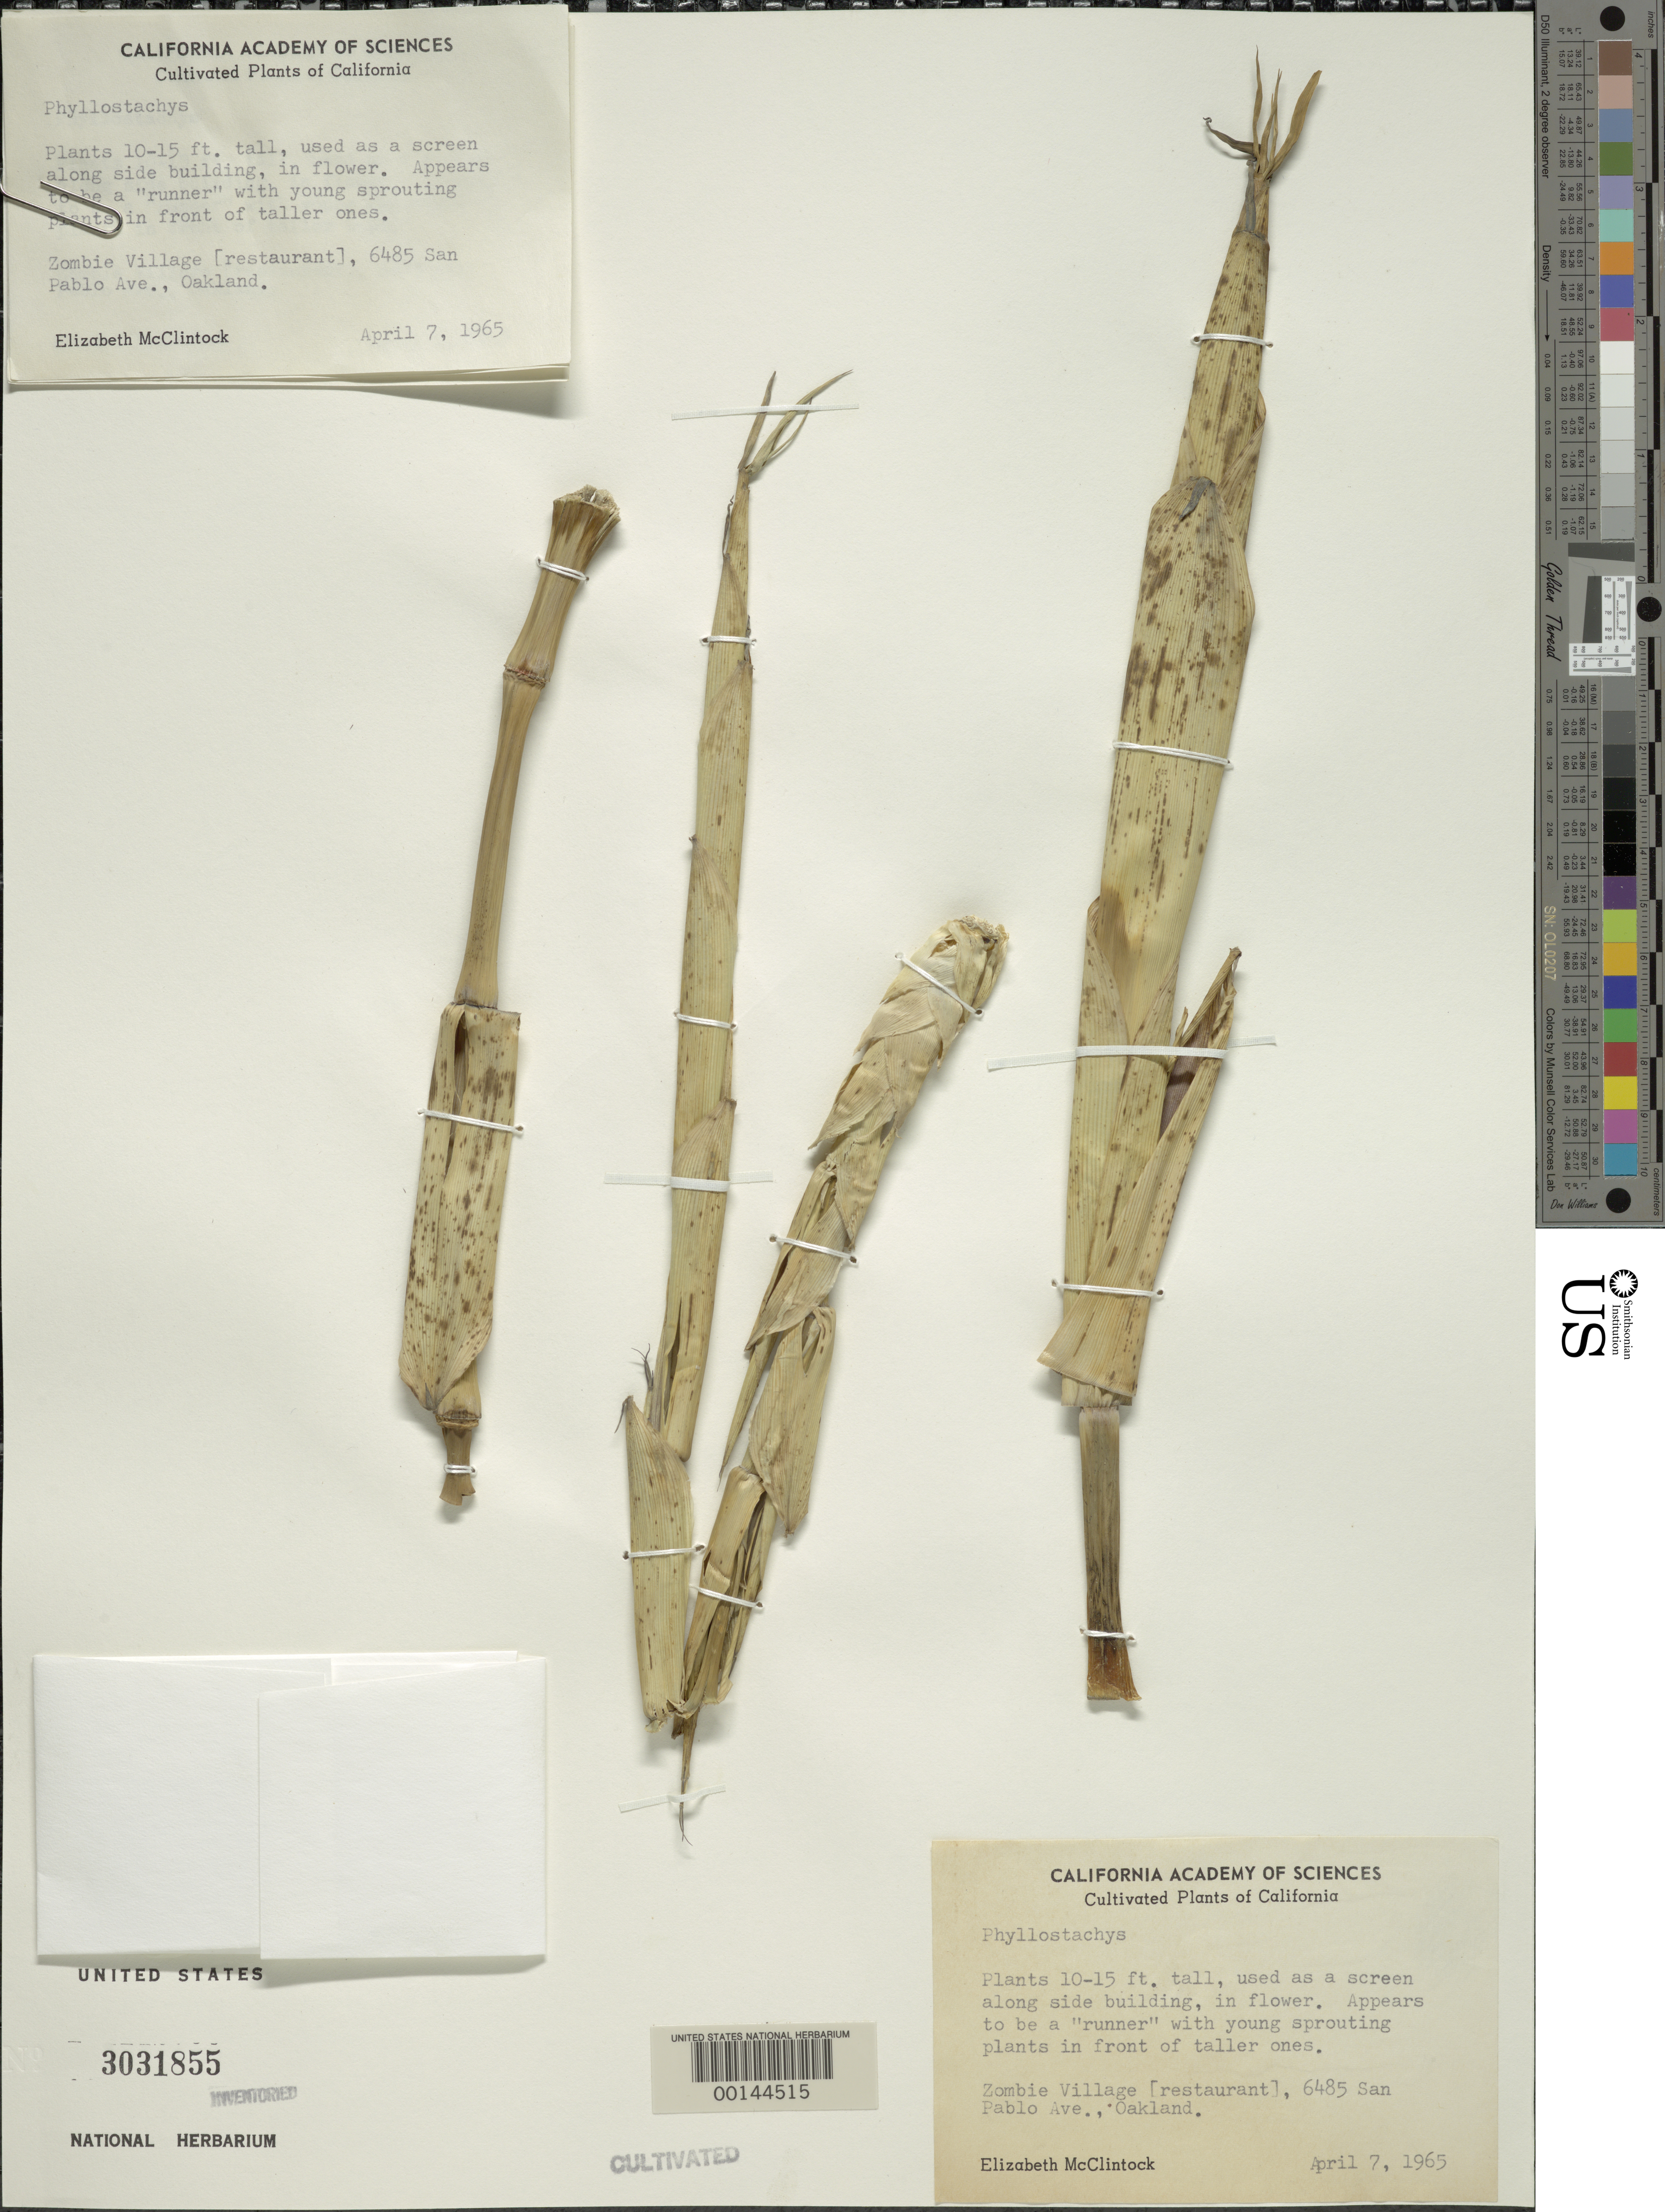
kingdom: Plantae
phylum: Tracheophyta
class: Liliopsida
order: Poales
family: Poaceae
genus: Phyllostachys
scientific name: Phyllostachys sp.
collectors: E. McClintock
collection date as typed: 07 Apr 1965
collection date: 1965-04-07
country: United States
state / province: California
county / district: Alameda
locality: Oakland, san pablo ave.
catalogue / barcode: US 3031855